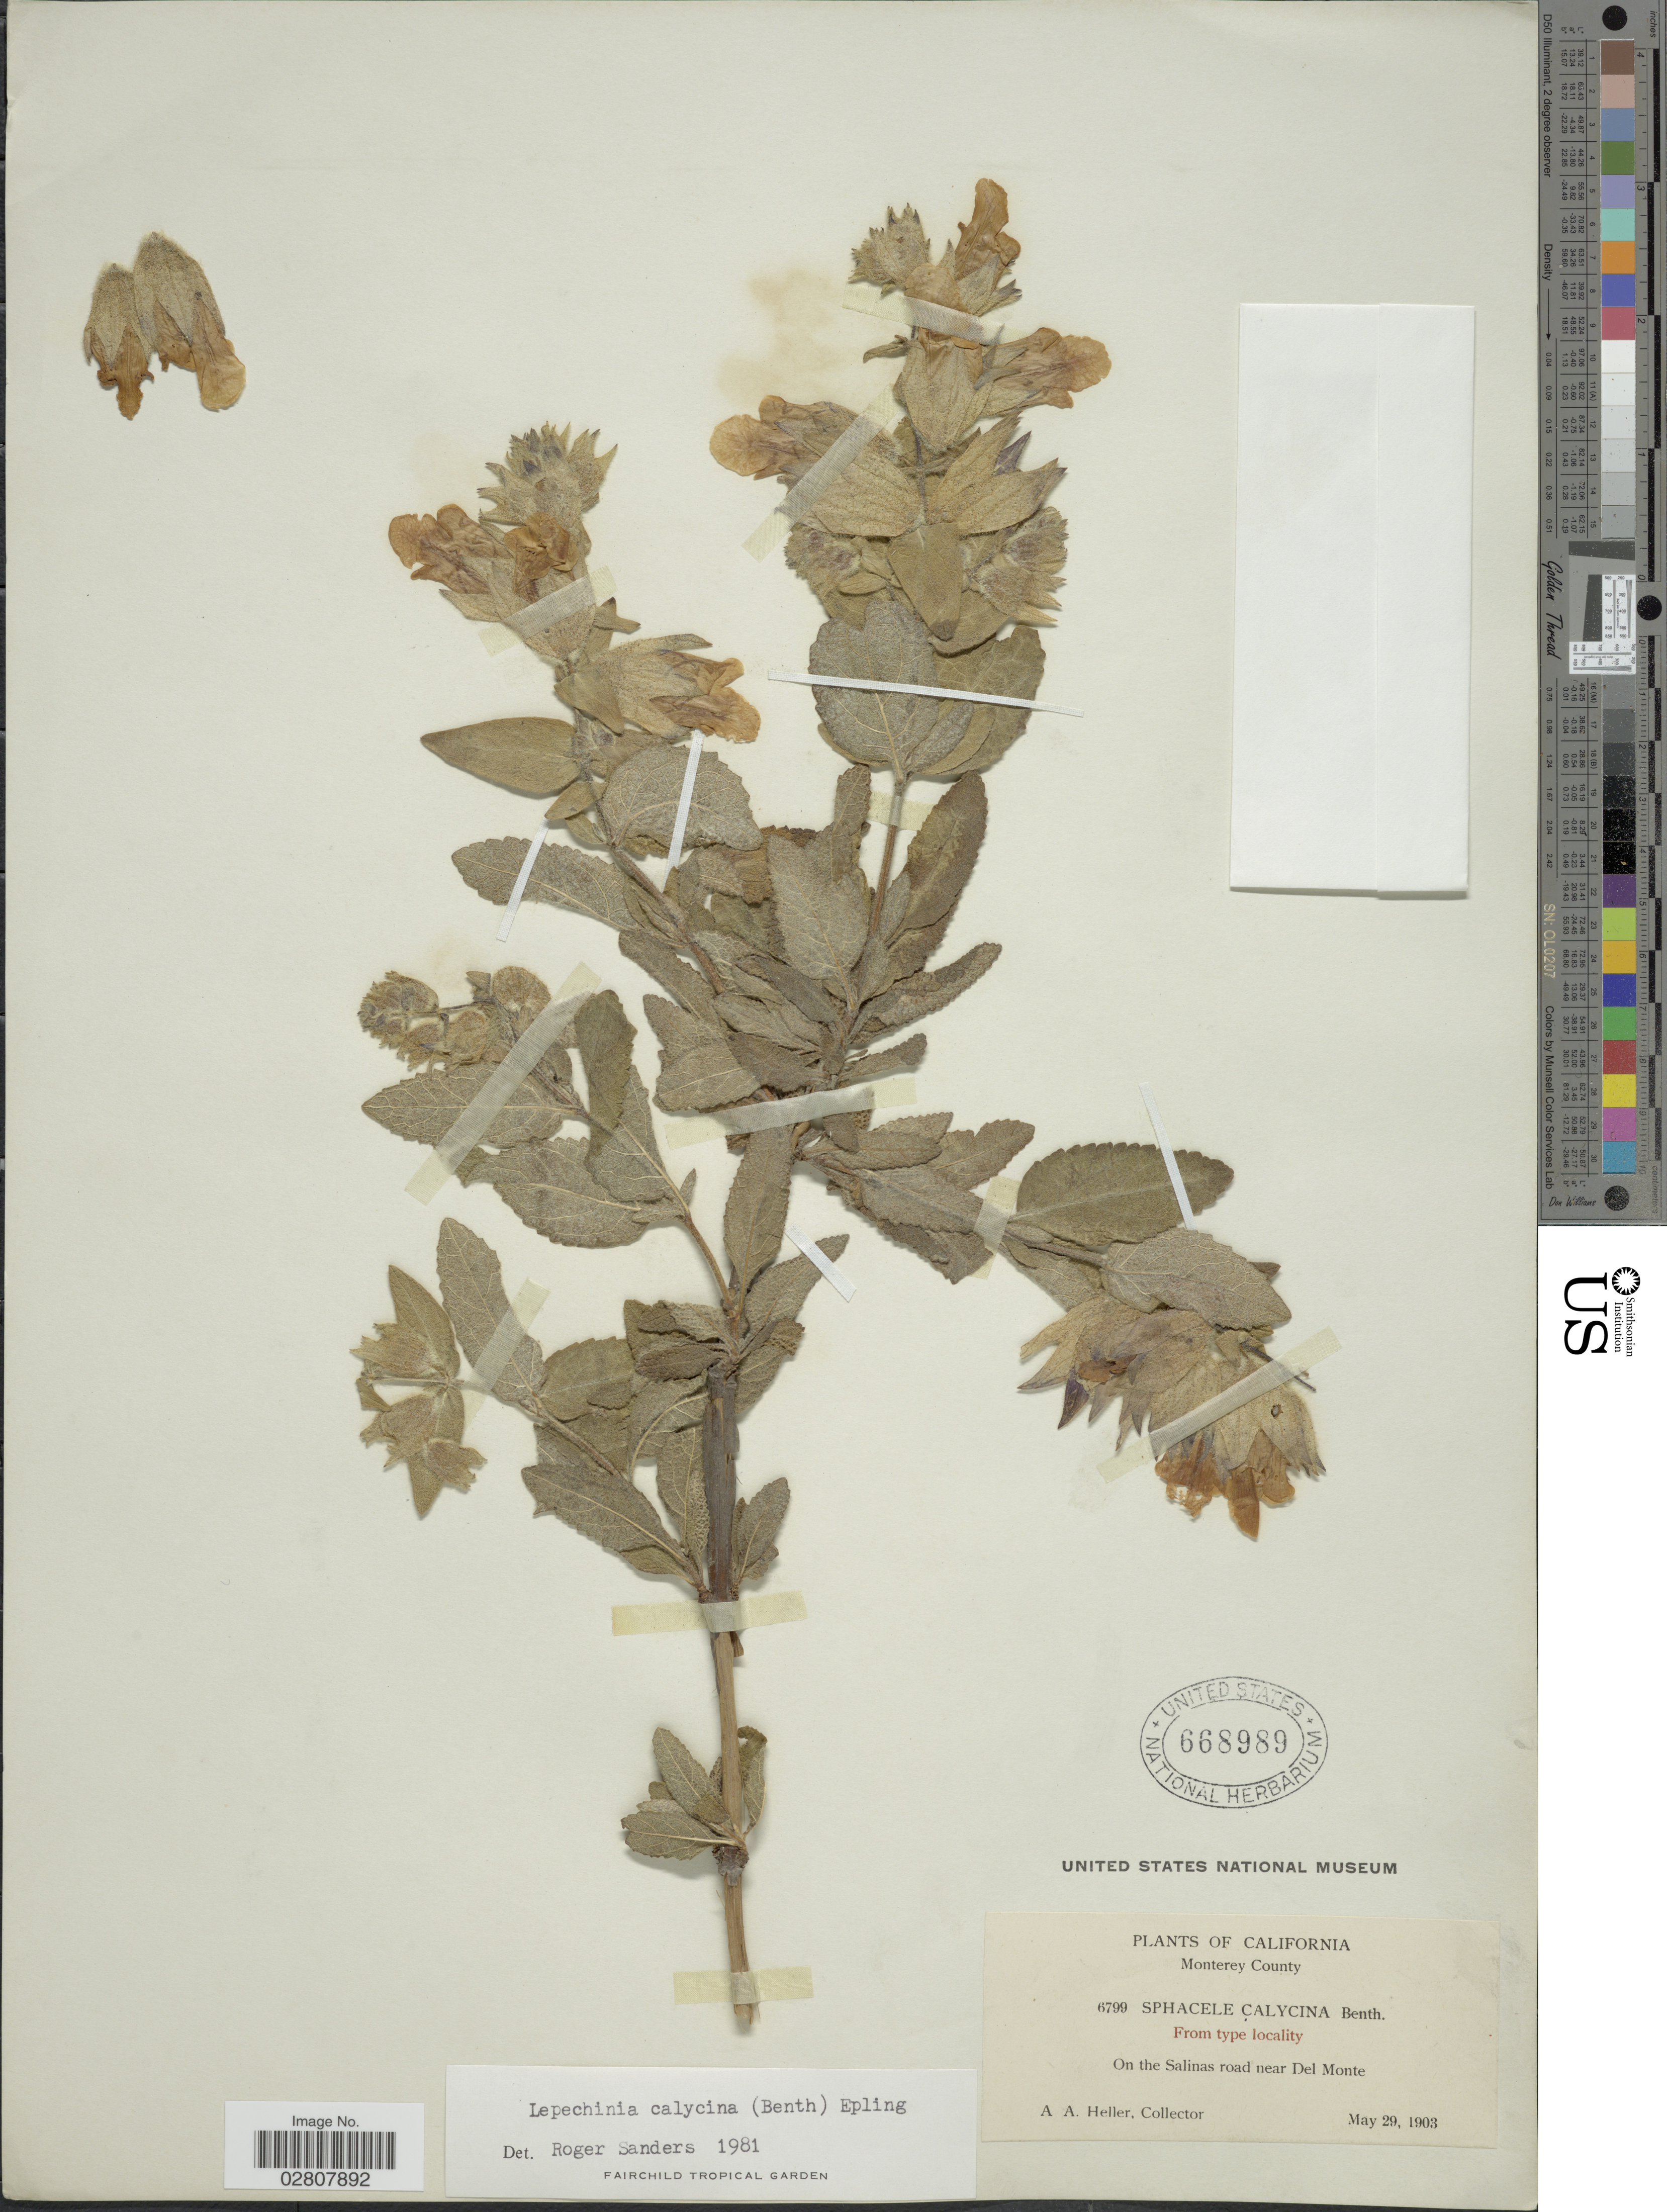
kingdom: Plantae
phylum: Tracheophyta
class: Magnoliopsida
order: Lamiales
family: Lamiaceae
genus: Lepechinia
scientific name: Lepechinia calycina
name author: (Benth.) Epling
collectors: A. A. Heller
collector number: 6799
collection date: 1903-05-29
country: United States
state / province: California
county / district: Monterey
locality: Monterey County. On the Salinas road near Del Monte.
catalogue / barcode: US 668989